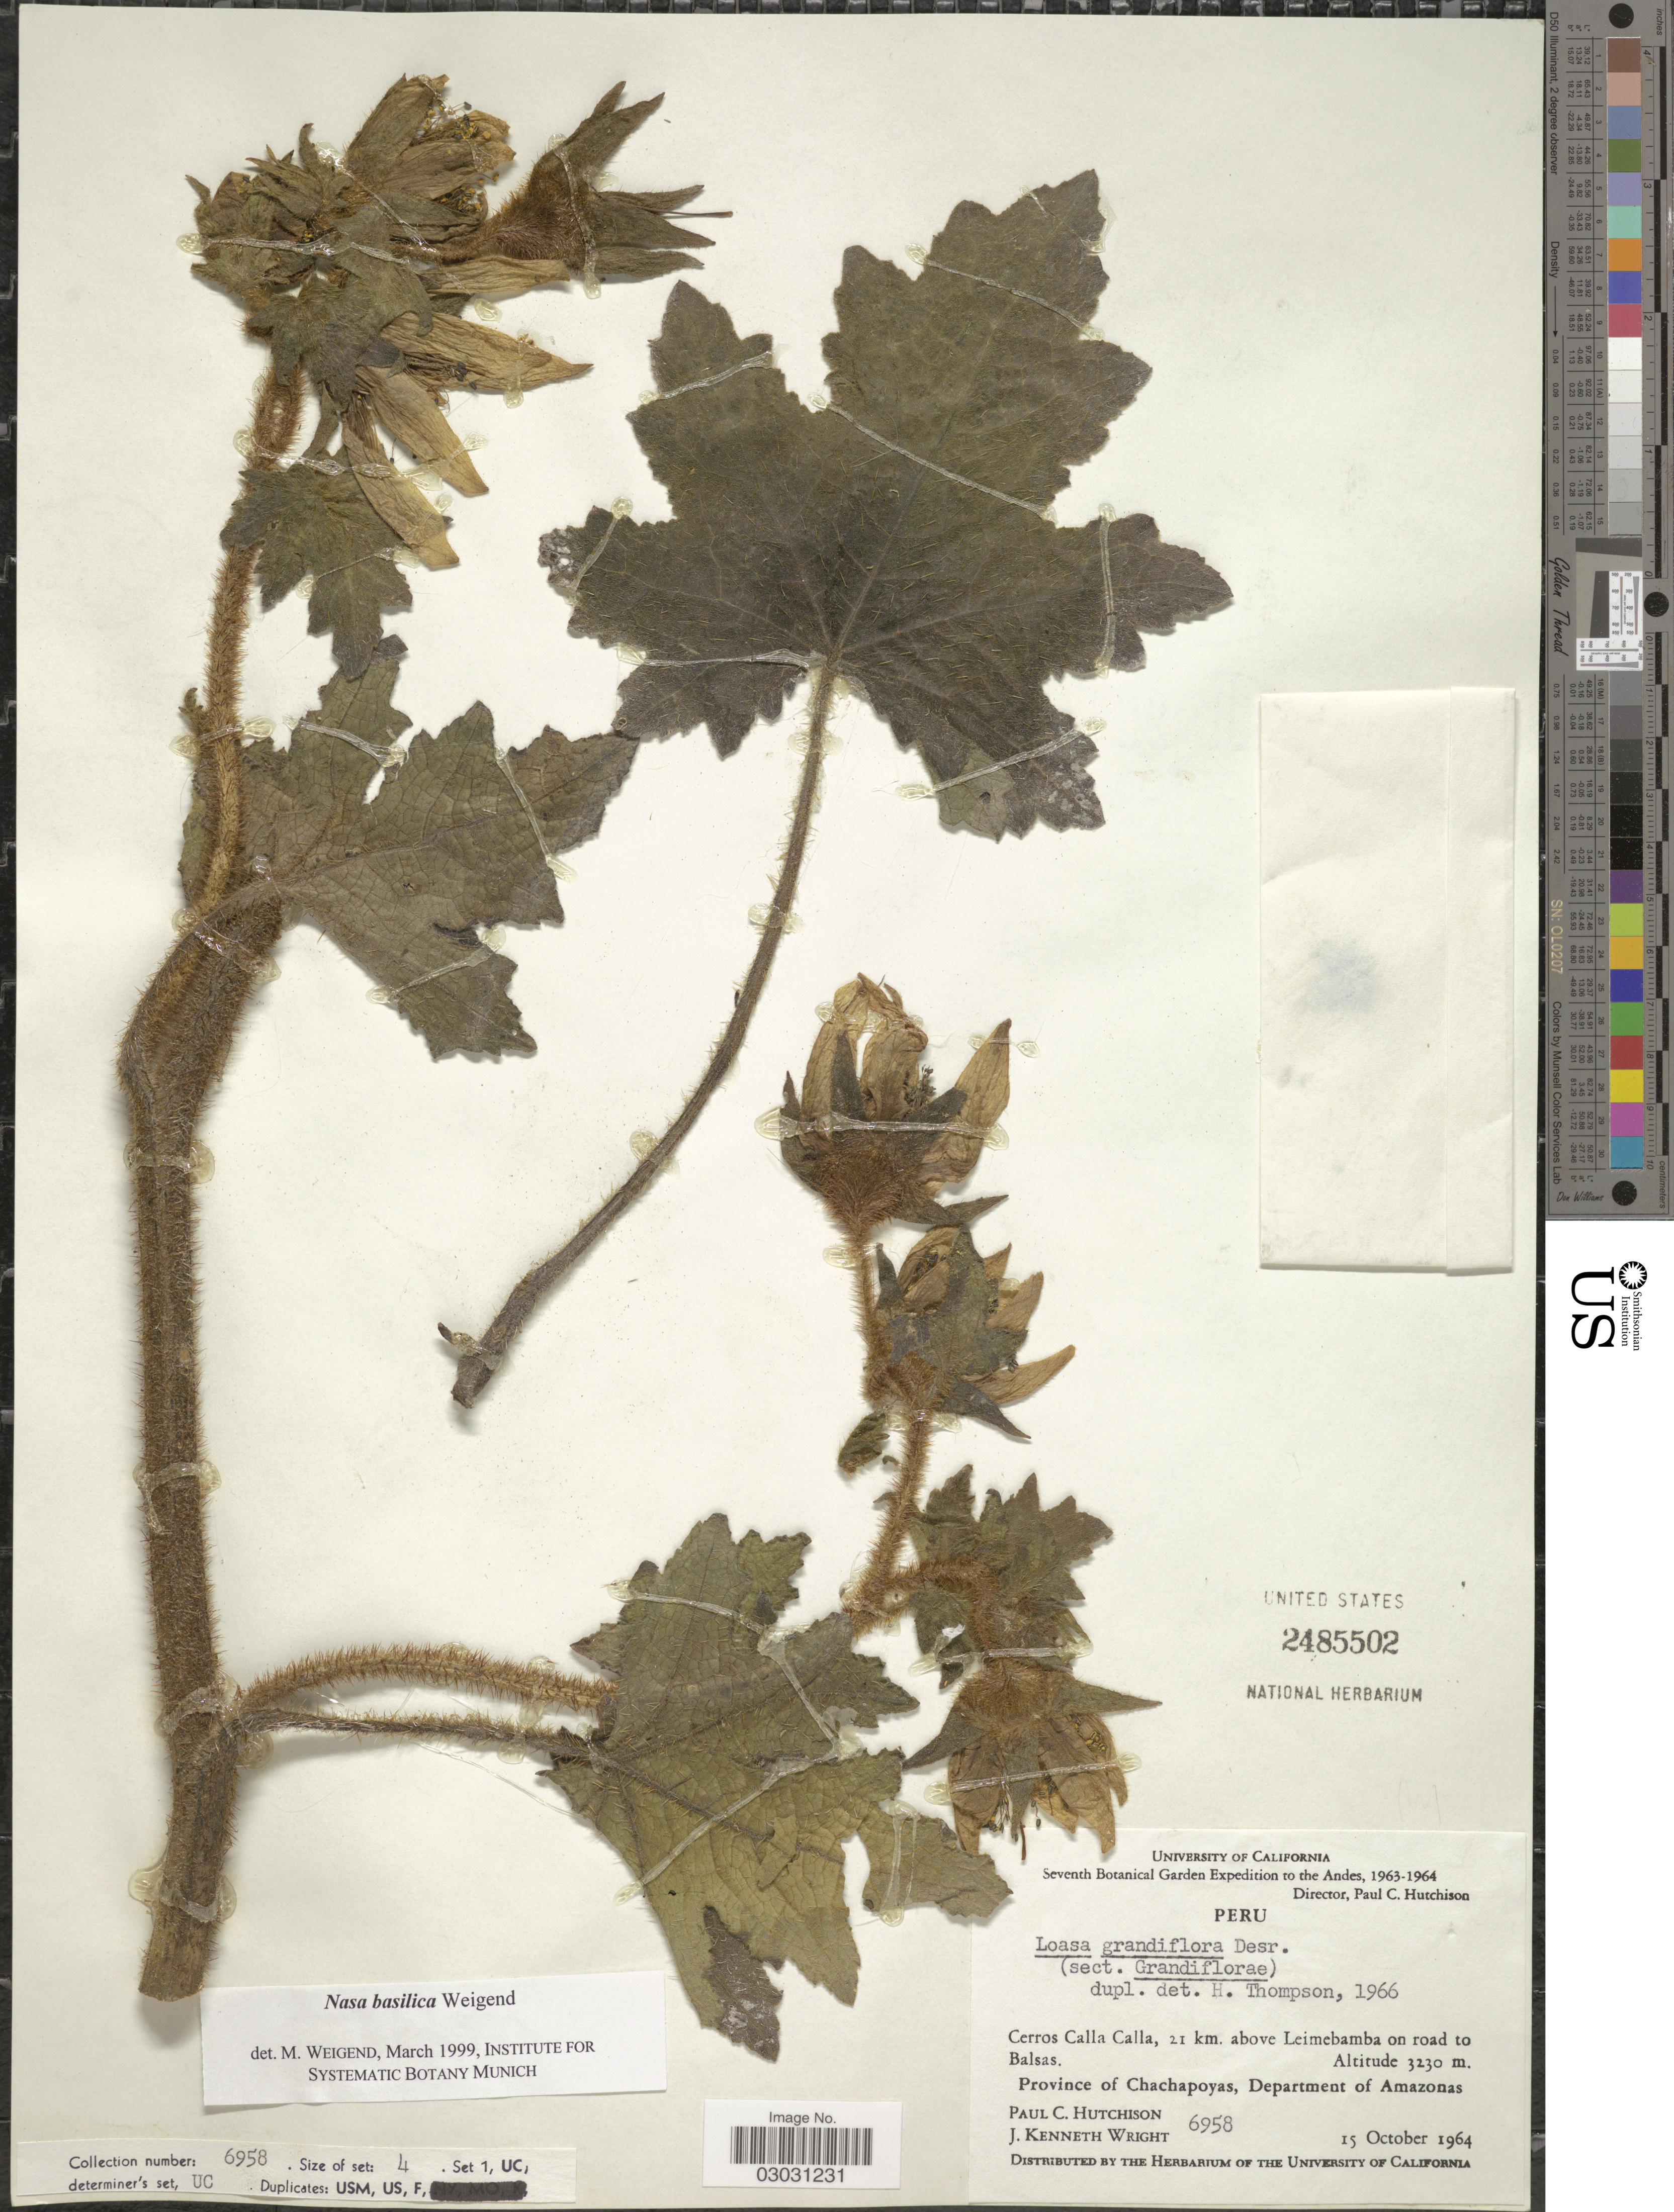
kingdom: Plantae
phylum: Tracheophyta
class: Magnoliopsida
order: Cornales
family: Loasaceae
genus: Nasa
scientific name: Nasa basilica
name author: T. Henning & Weigend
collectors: P. C. Hutchison & J. K. Wright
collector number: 6958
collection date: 1964-10-15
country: Peru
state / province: Amazonas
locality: The Andes, Cerros Calla Calla, 21 km. above Leimebamba on road to Balsas. Province of Chachapoyas, Department of Amazonas.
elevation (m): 3230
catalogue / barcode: US 2485502